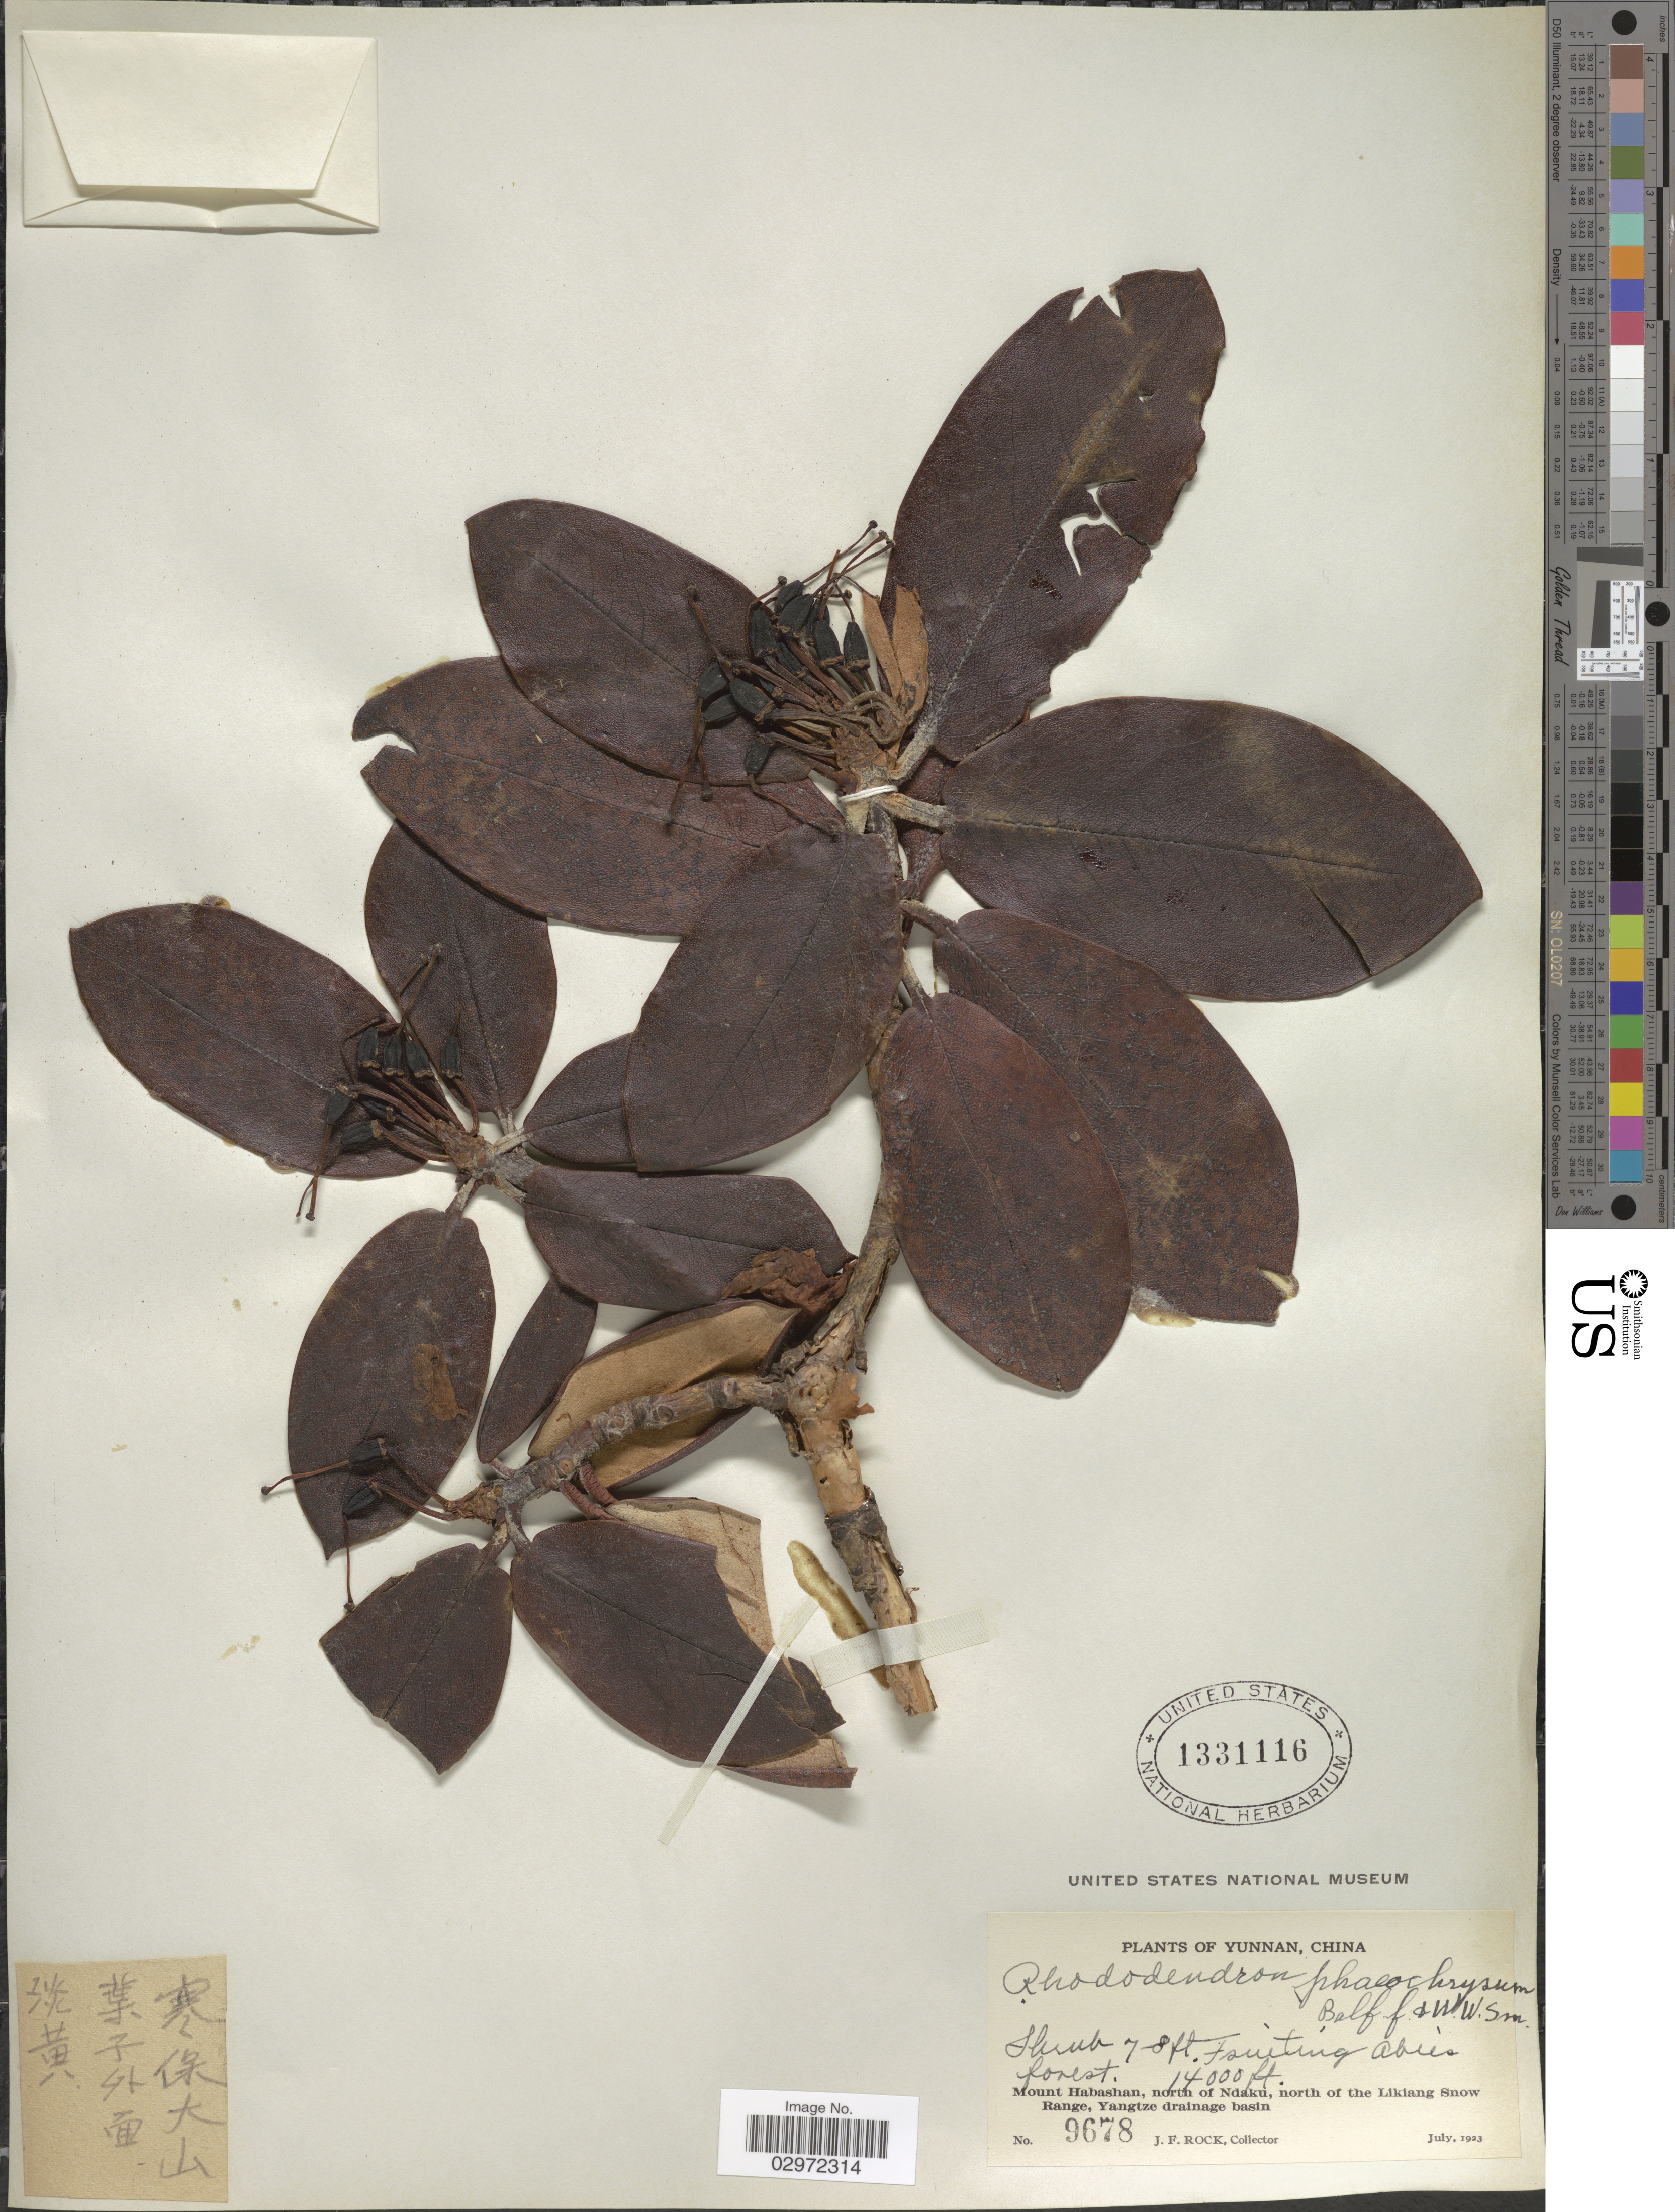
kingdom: Plantae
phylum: Tracheophyta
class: Magnoliopsida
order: Ericales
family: Ericaceae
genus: Rhododendron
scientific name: Rhododendron phaeochrysum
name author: Balf. f. & W.W. Sm.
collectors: J. Rock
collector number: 9678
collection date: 1923-07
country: China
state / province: Yunnan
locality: Mount Habashan, north of Ndaku, north of the Likiang Snow Range, Yangtze drainage basin.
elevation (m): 4267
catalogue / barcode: US 1331116